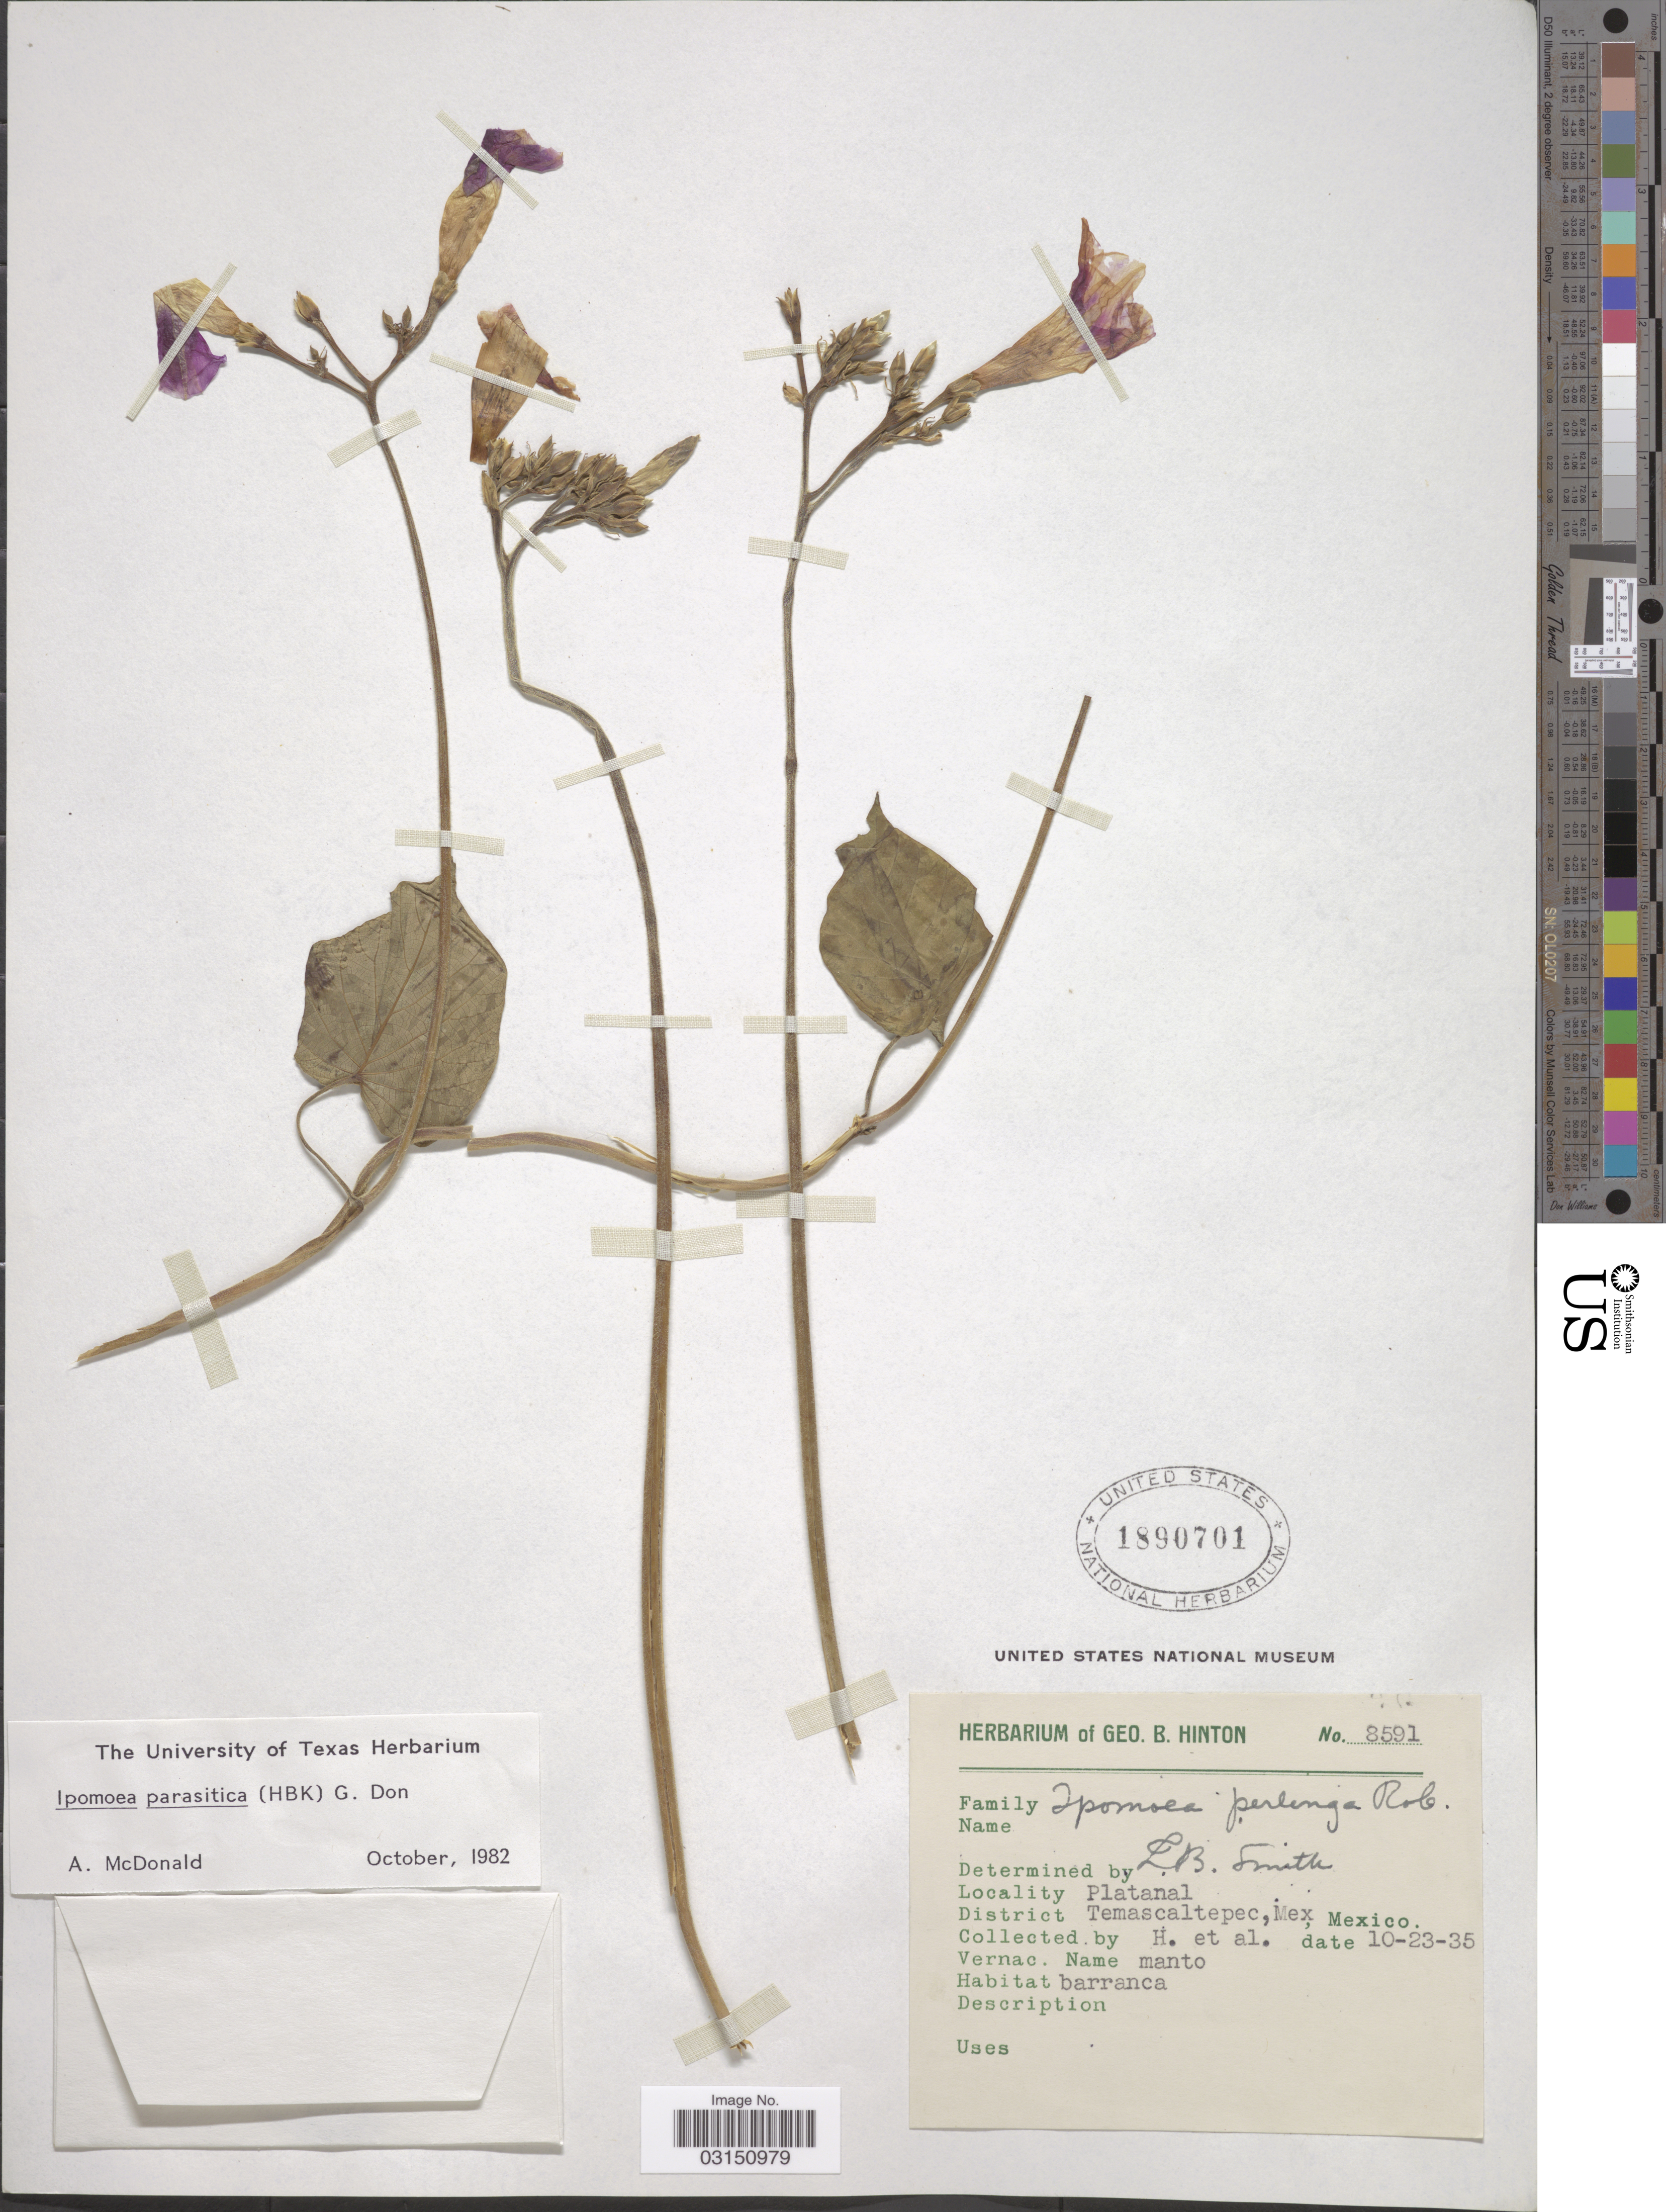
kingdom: Plantae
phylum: Tracheophyta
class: Magnoliopsida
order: Solanales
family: Convolvulaceae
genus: Ipomoea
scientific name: Ipomoea parasitica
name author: (Kunth) G. Don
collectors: G. B. Hinton & et al.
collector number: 8591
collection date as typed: Transcribed d/m/y: 23/10/35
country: Mexico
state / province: México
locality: Platanal. District Temascaltepec.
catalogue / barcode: US 1890701